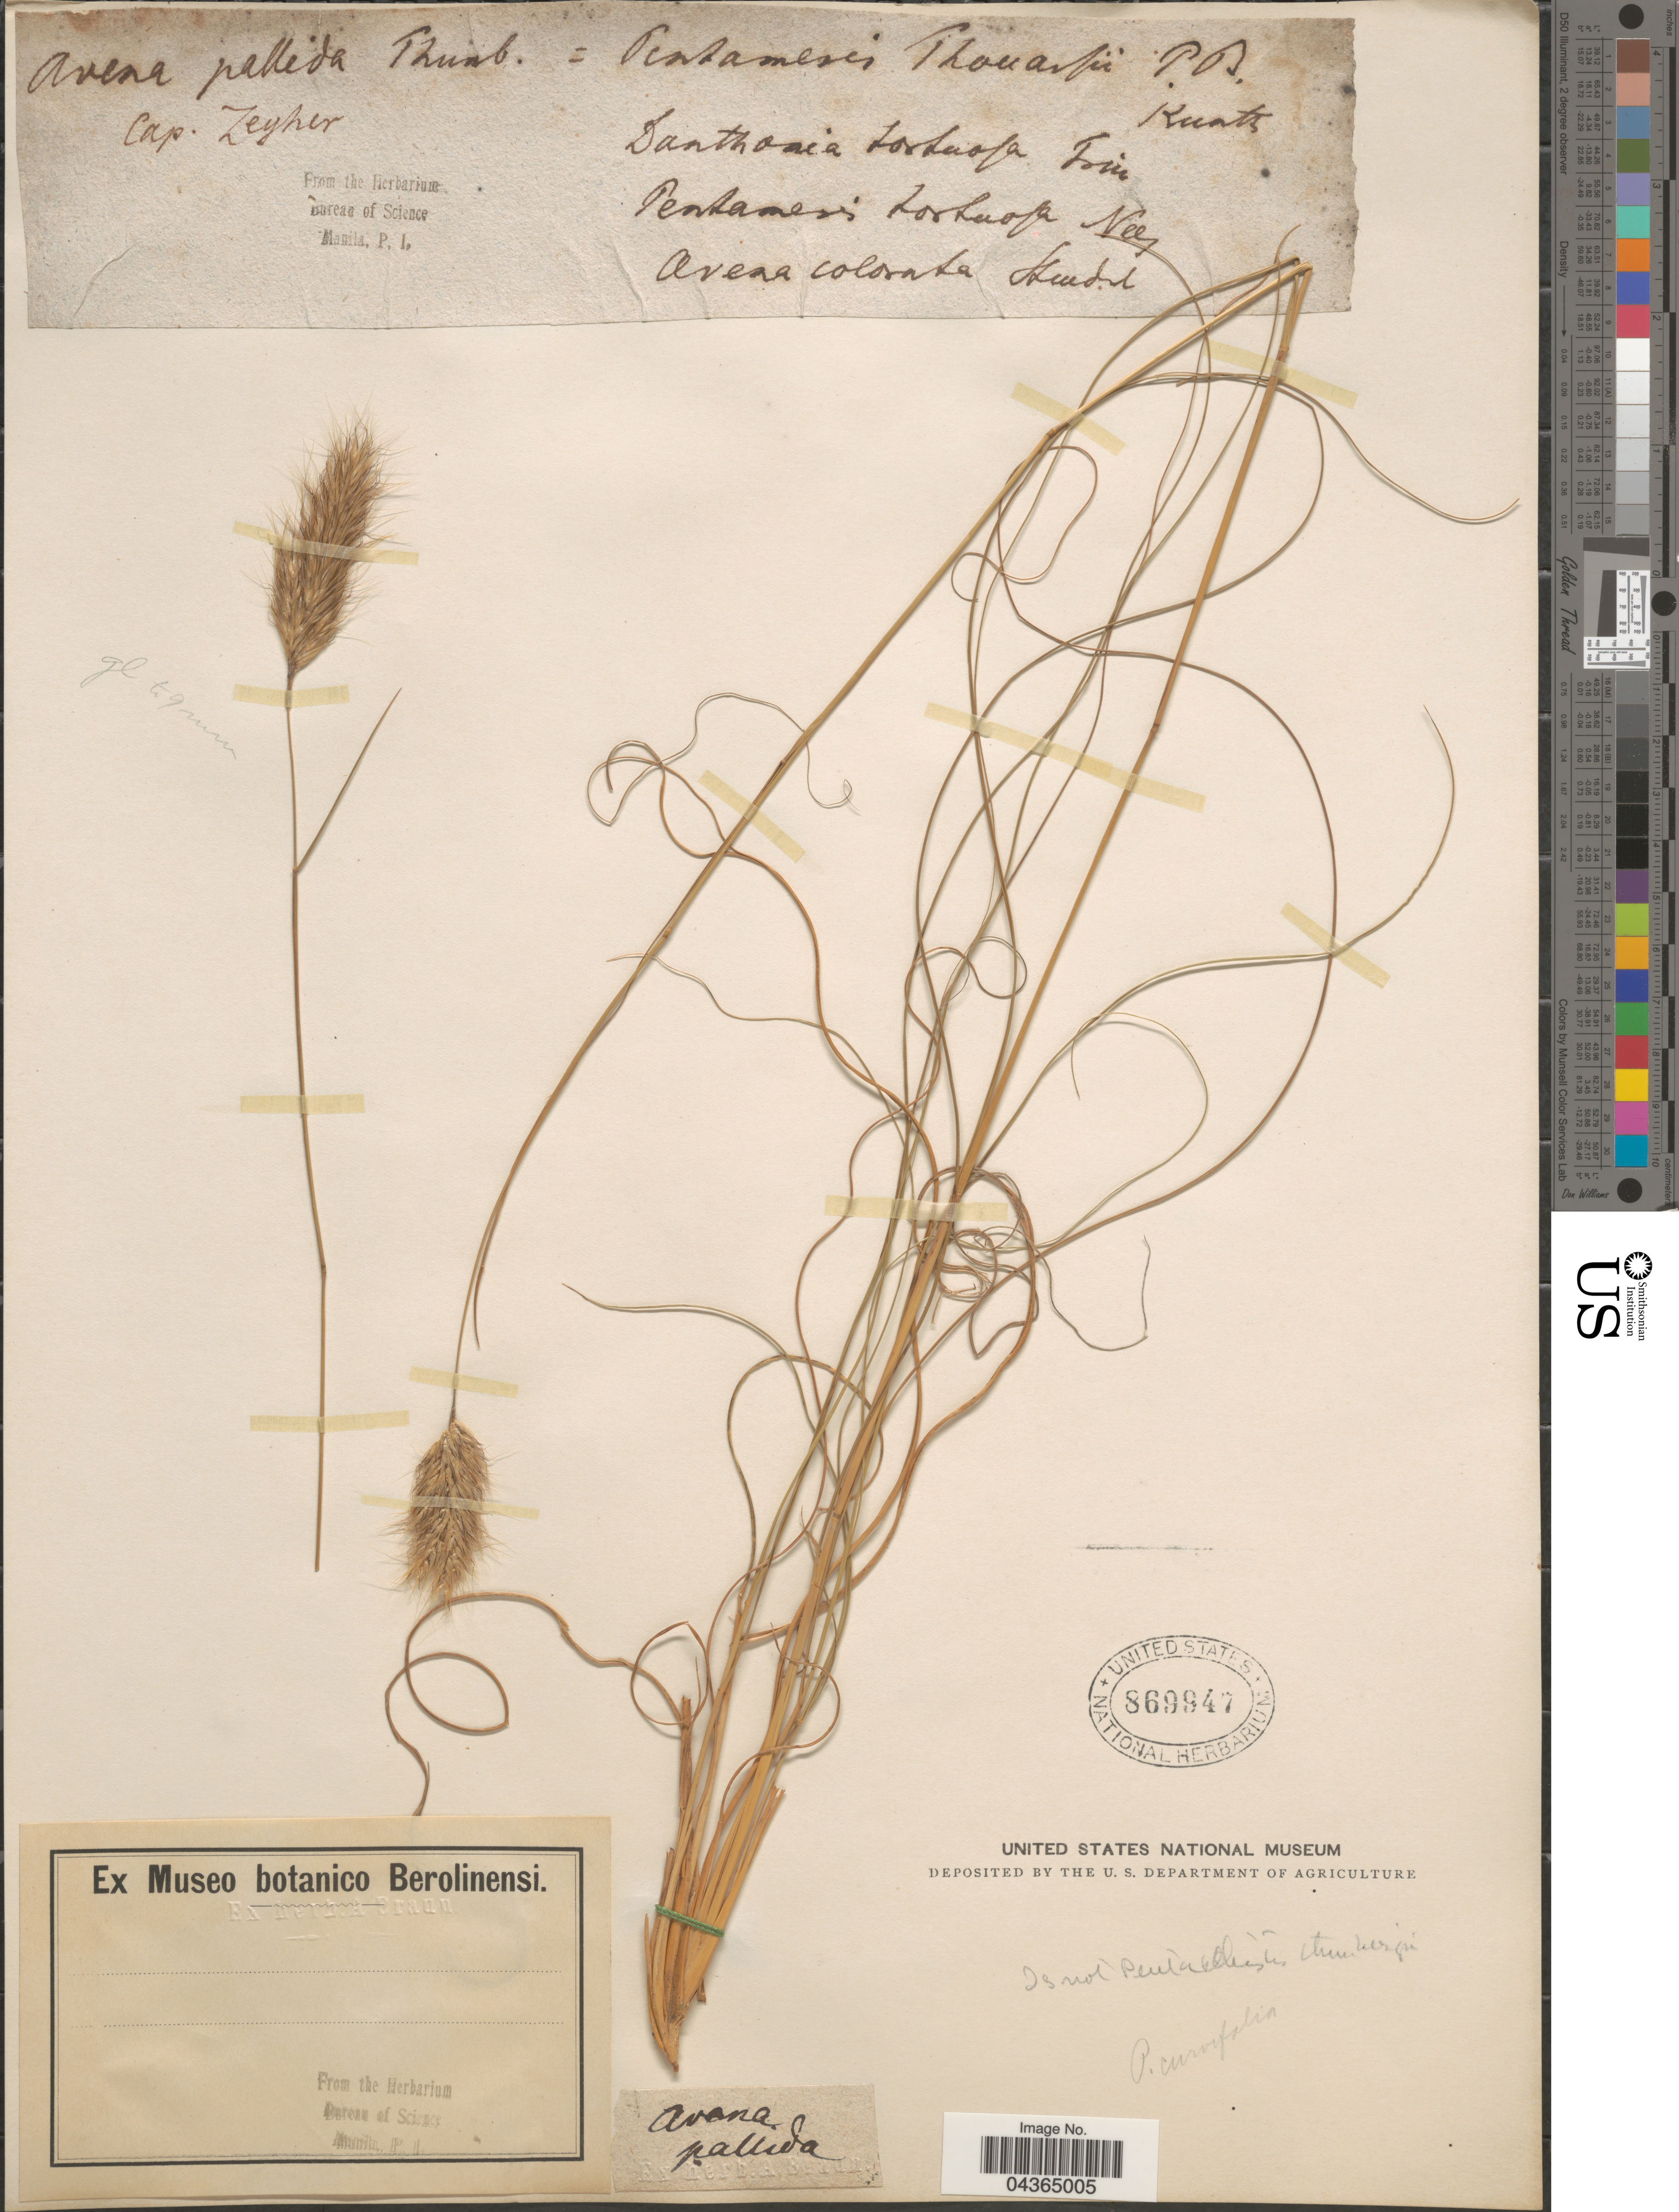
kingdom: Plantae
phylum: Tracheophyta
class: Liliopsida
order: Poales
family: Poaceae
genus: Pentameris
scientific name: Pentameris curvifolia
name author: (Schrad.) Steud.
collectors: -. Zeyher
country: South Africa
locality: Cap.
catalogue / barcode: US 869947